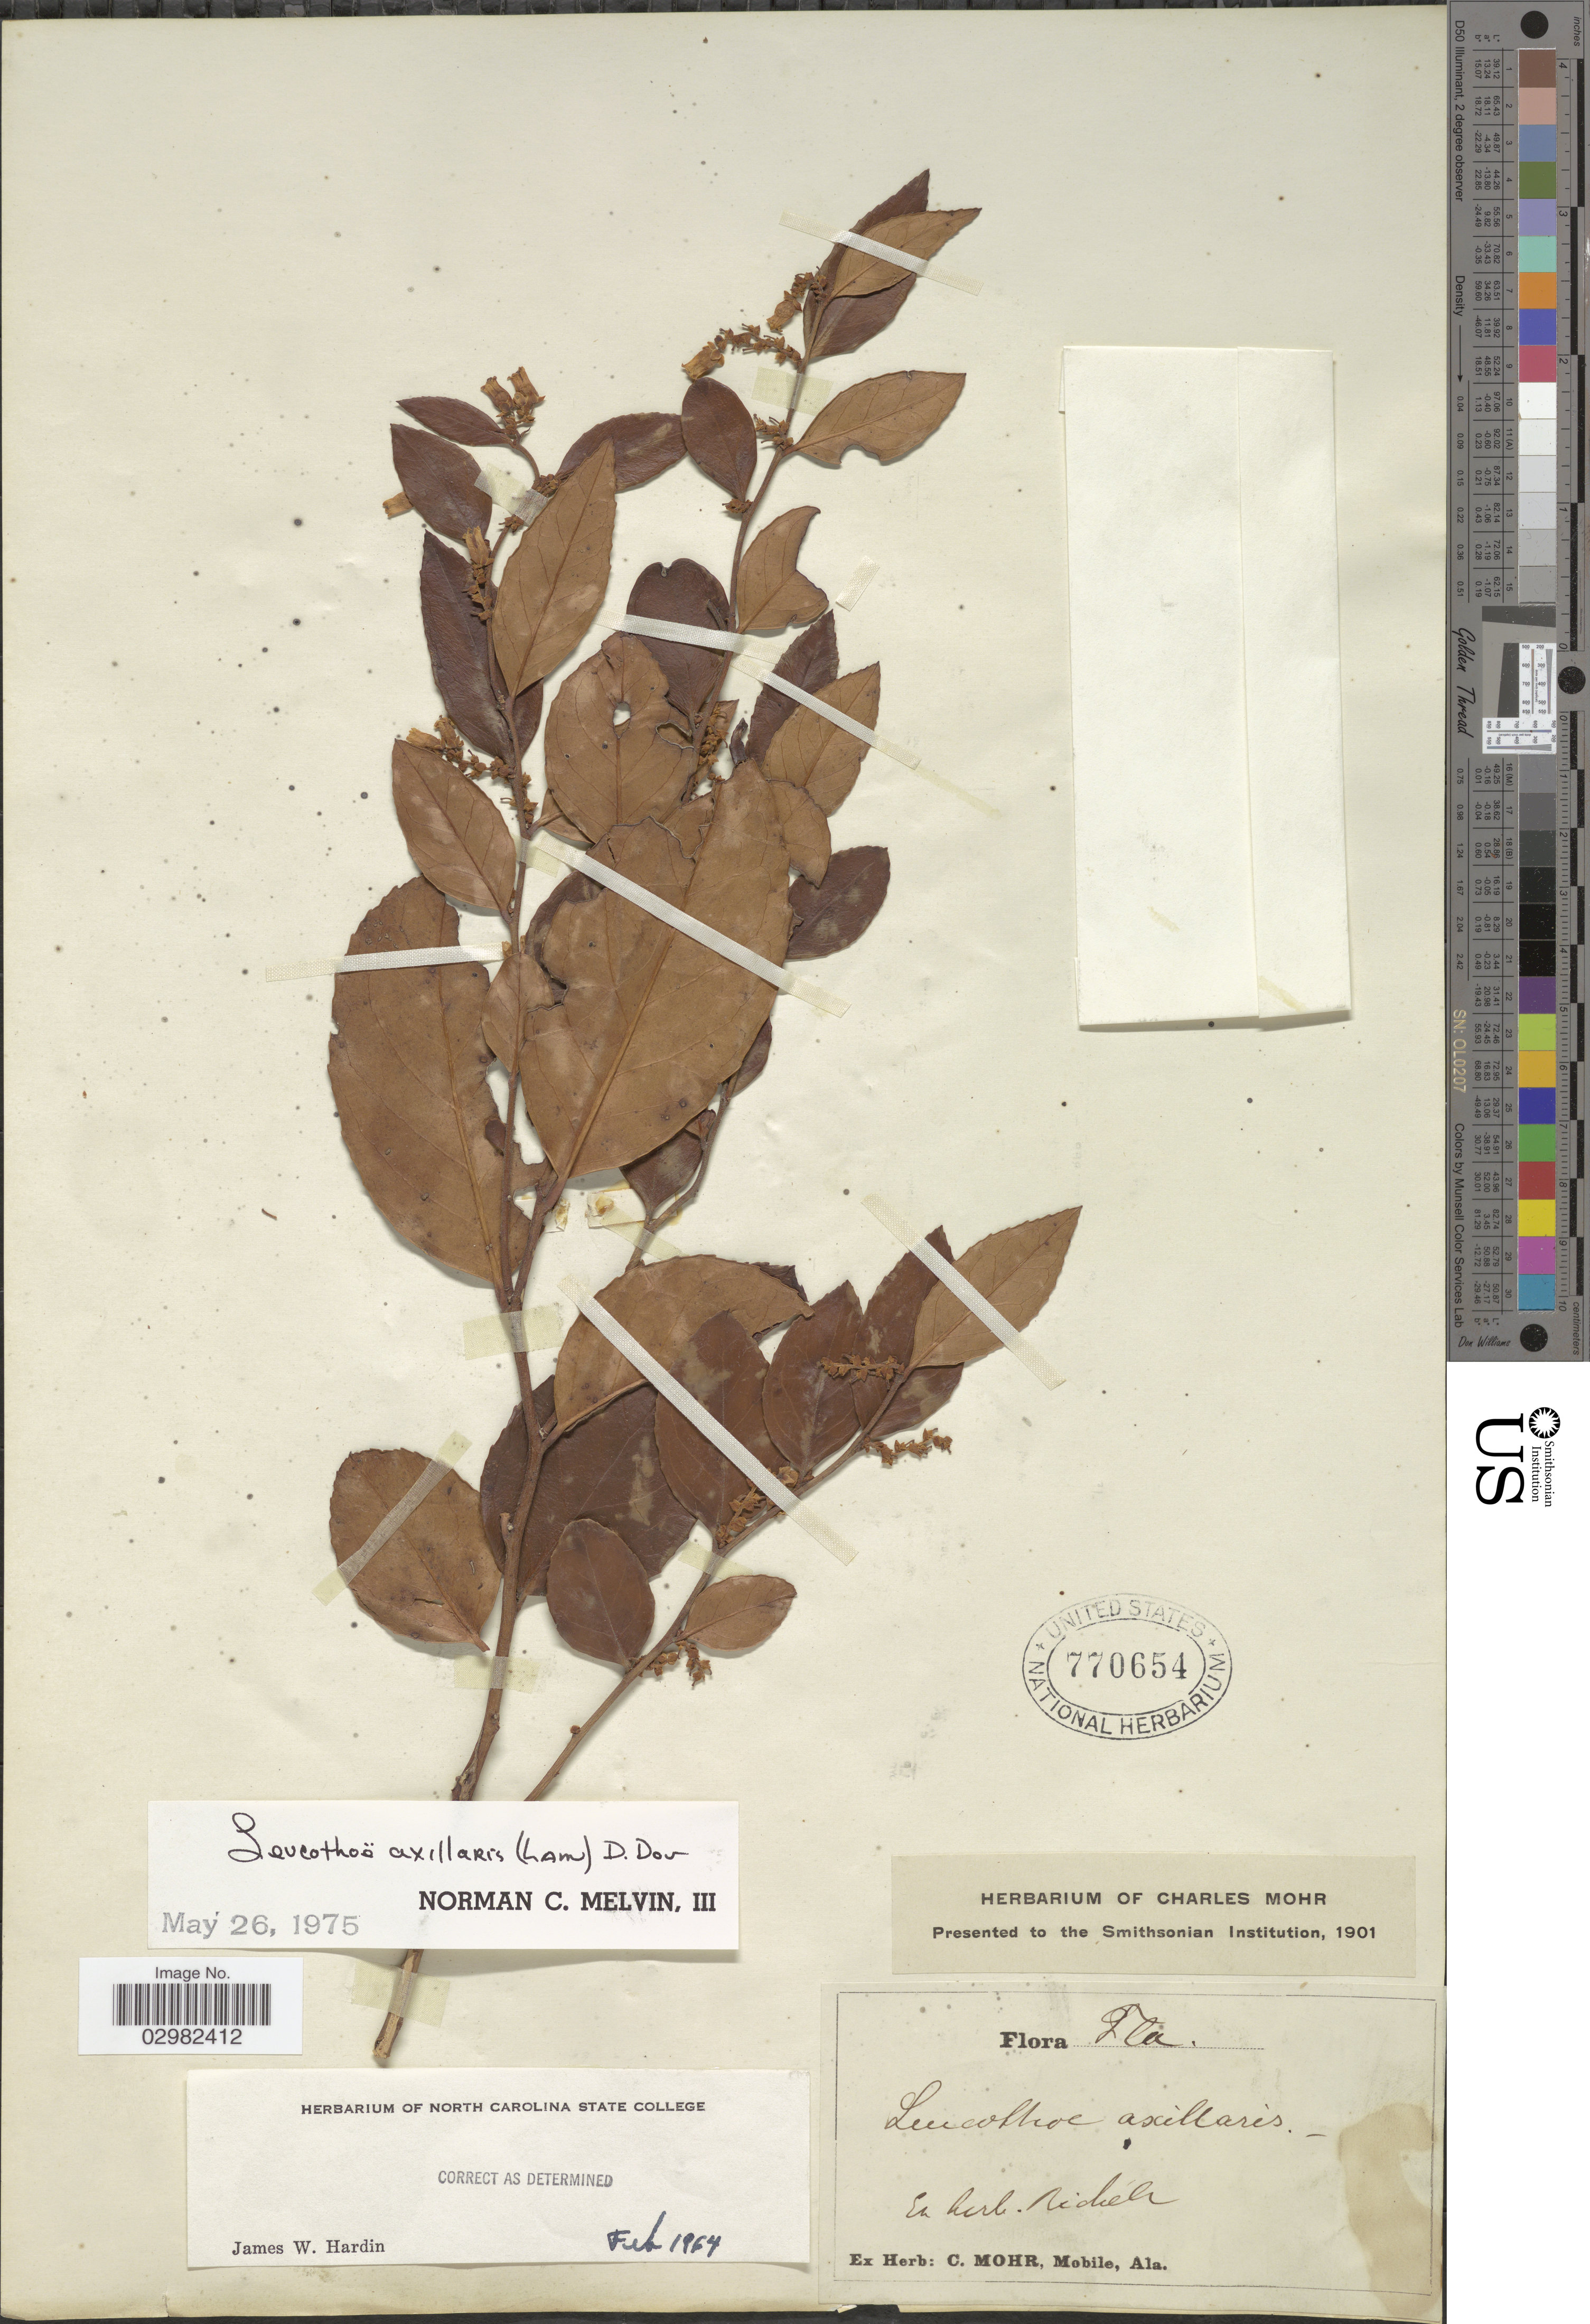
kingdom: Plantae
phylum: Tracheophyta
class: Magnoliopsida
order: Ericales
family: Ericaceae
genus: Leucothoe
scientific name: Leucothoë axillaris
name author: (Lam.) D. Don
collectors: ex herb. Ridiel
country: United States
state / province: Florida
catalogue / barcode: US 770654